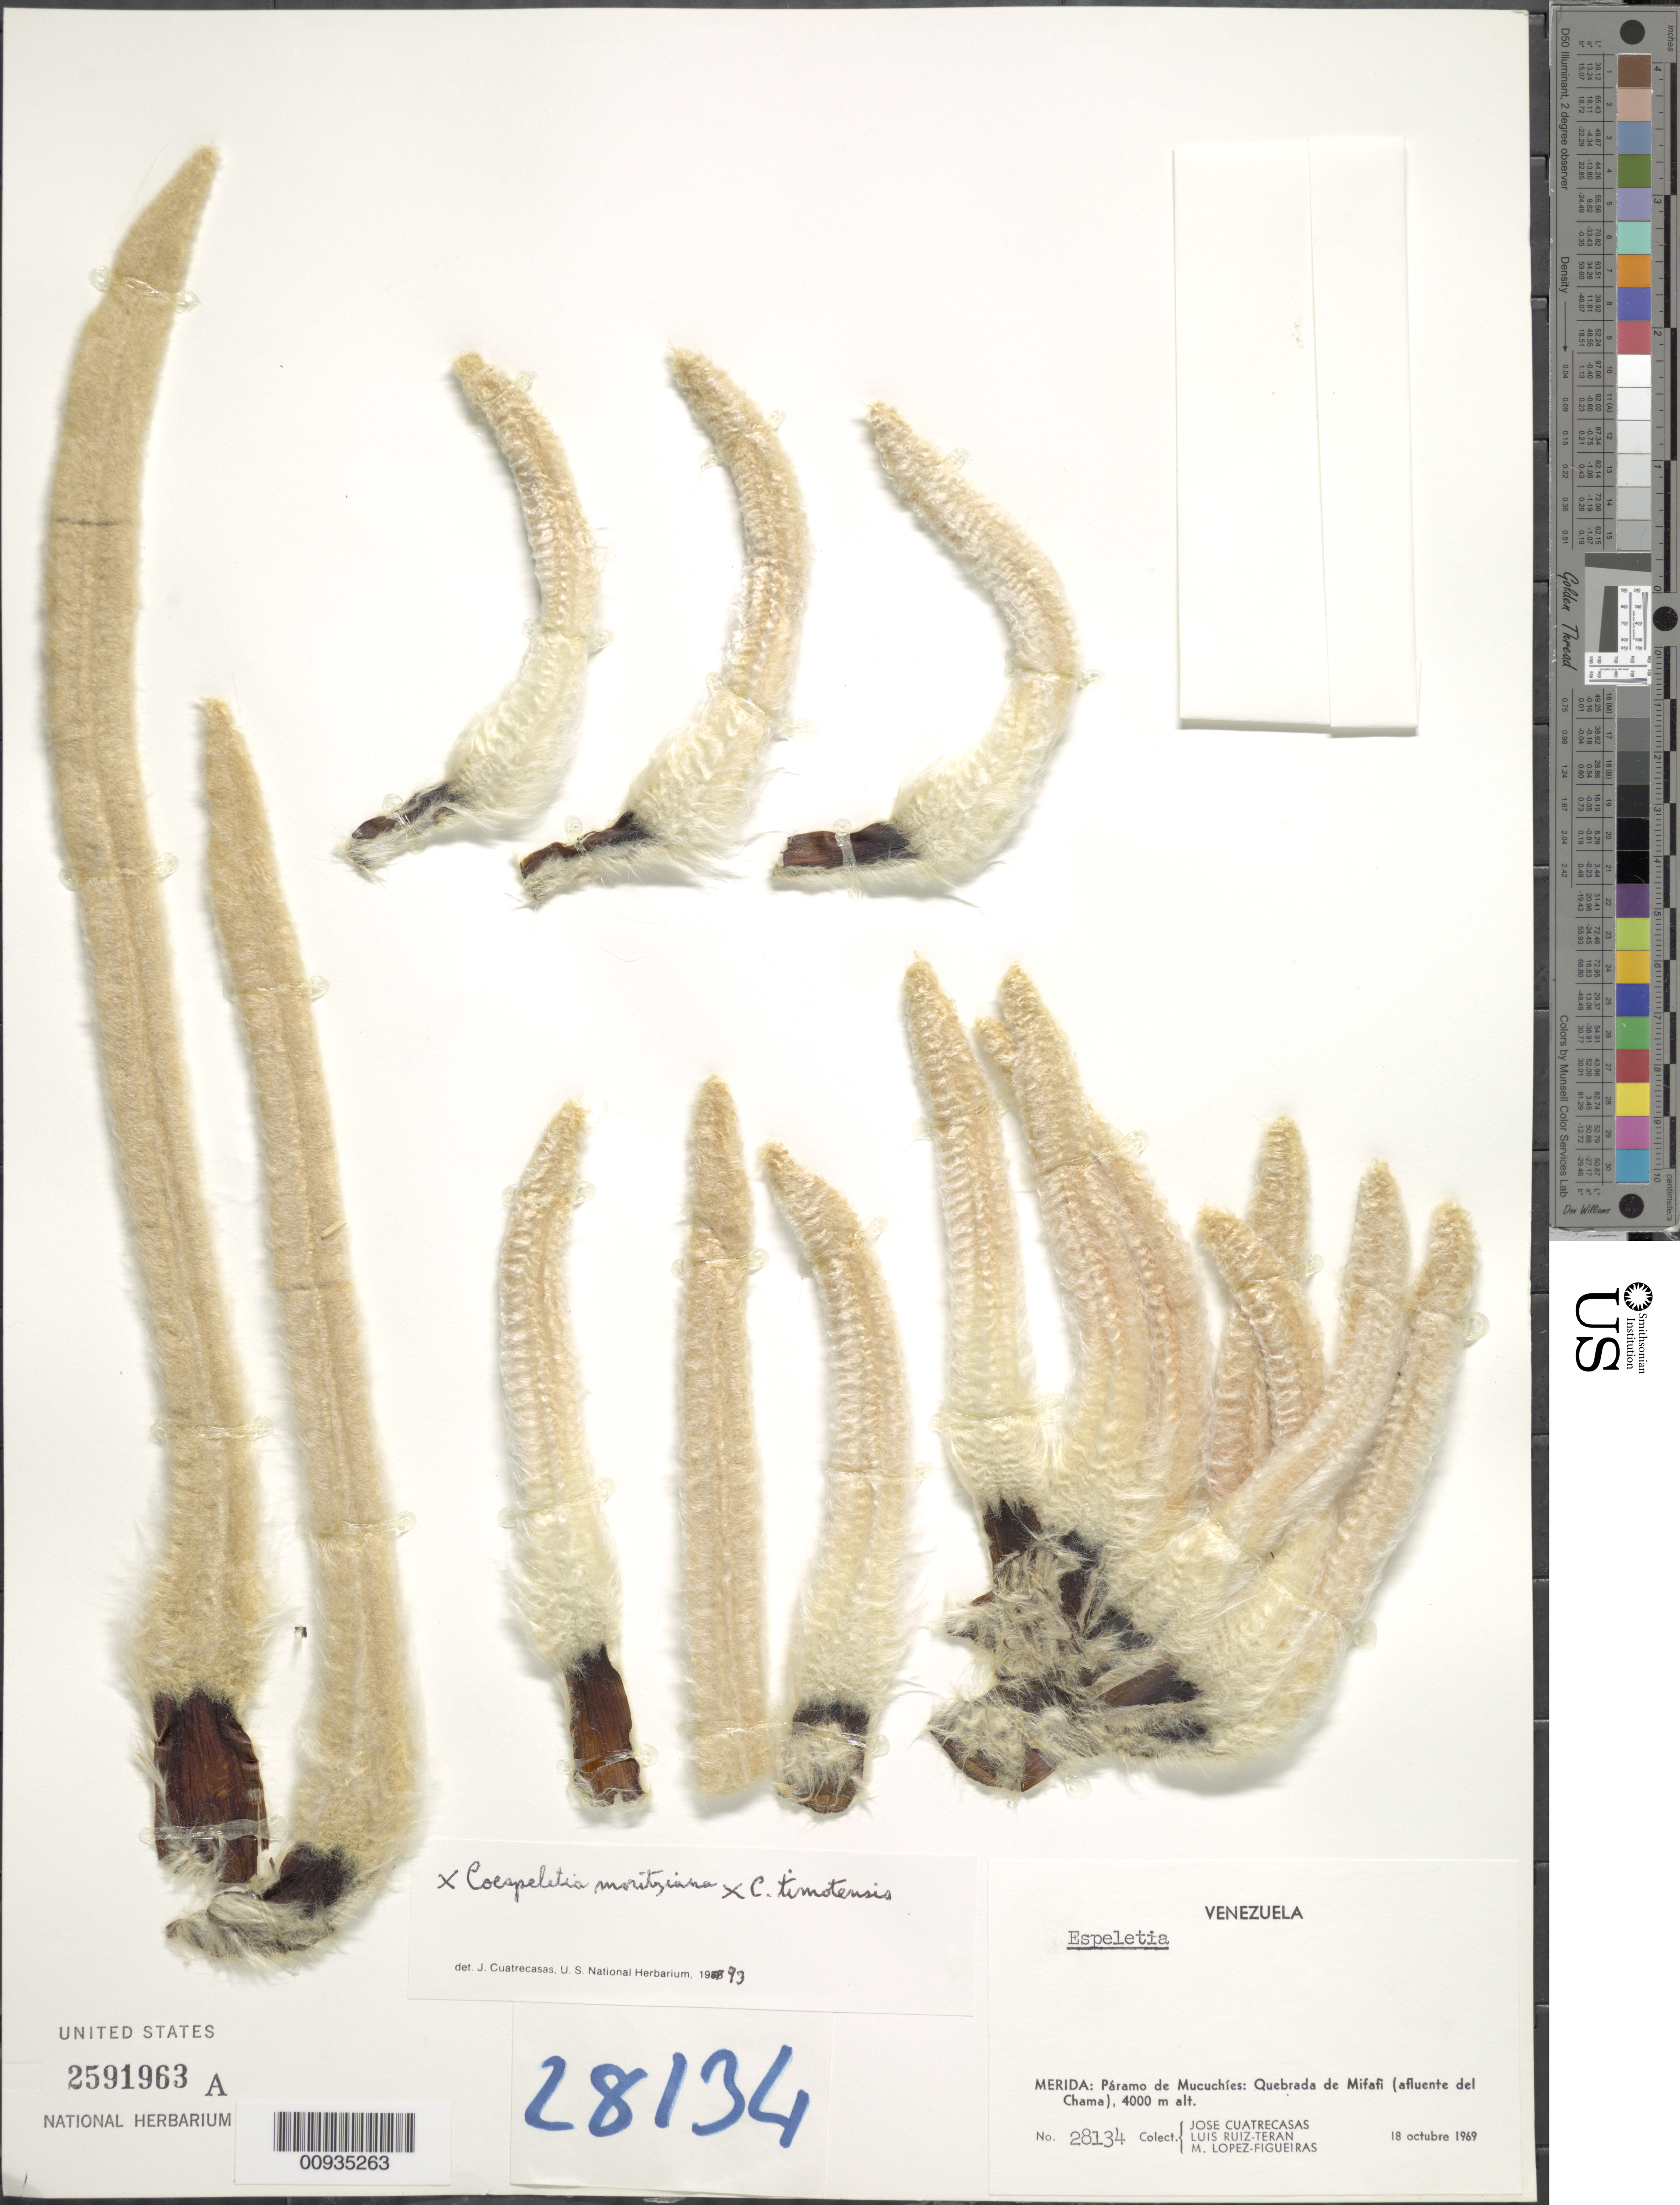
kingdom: Plantae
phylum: Tracheophyta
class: Magnoliopsida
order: Asterales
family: Asteraceae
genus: Coespeletia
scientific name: Coespeletia moritziana x C. timotensis (Cuatrec.) Cuatrec.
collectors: J. Cuatrecasas, L. Teran & M. López Figueiras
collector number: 28134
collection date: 1969-10-18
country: Venezuela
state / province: Mérida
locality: Paramo de Mucuchies: Quebrada de Mifafi (afluente del Chama)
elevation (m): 4000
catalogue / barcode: US 2591963A